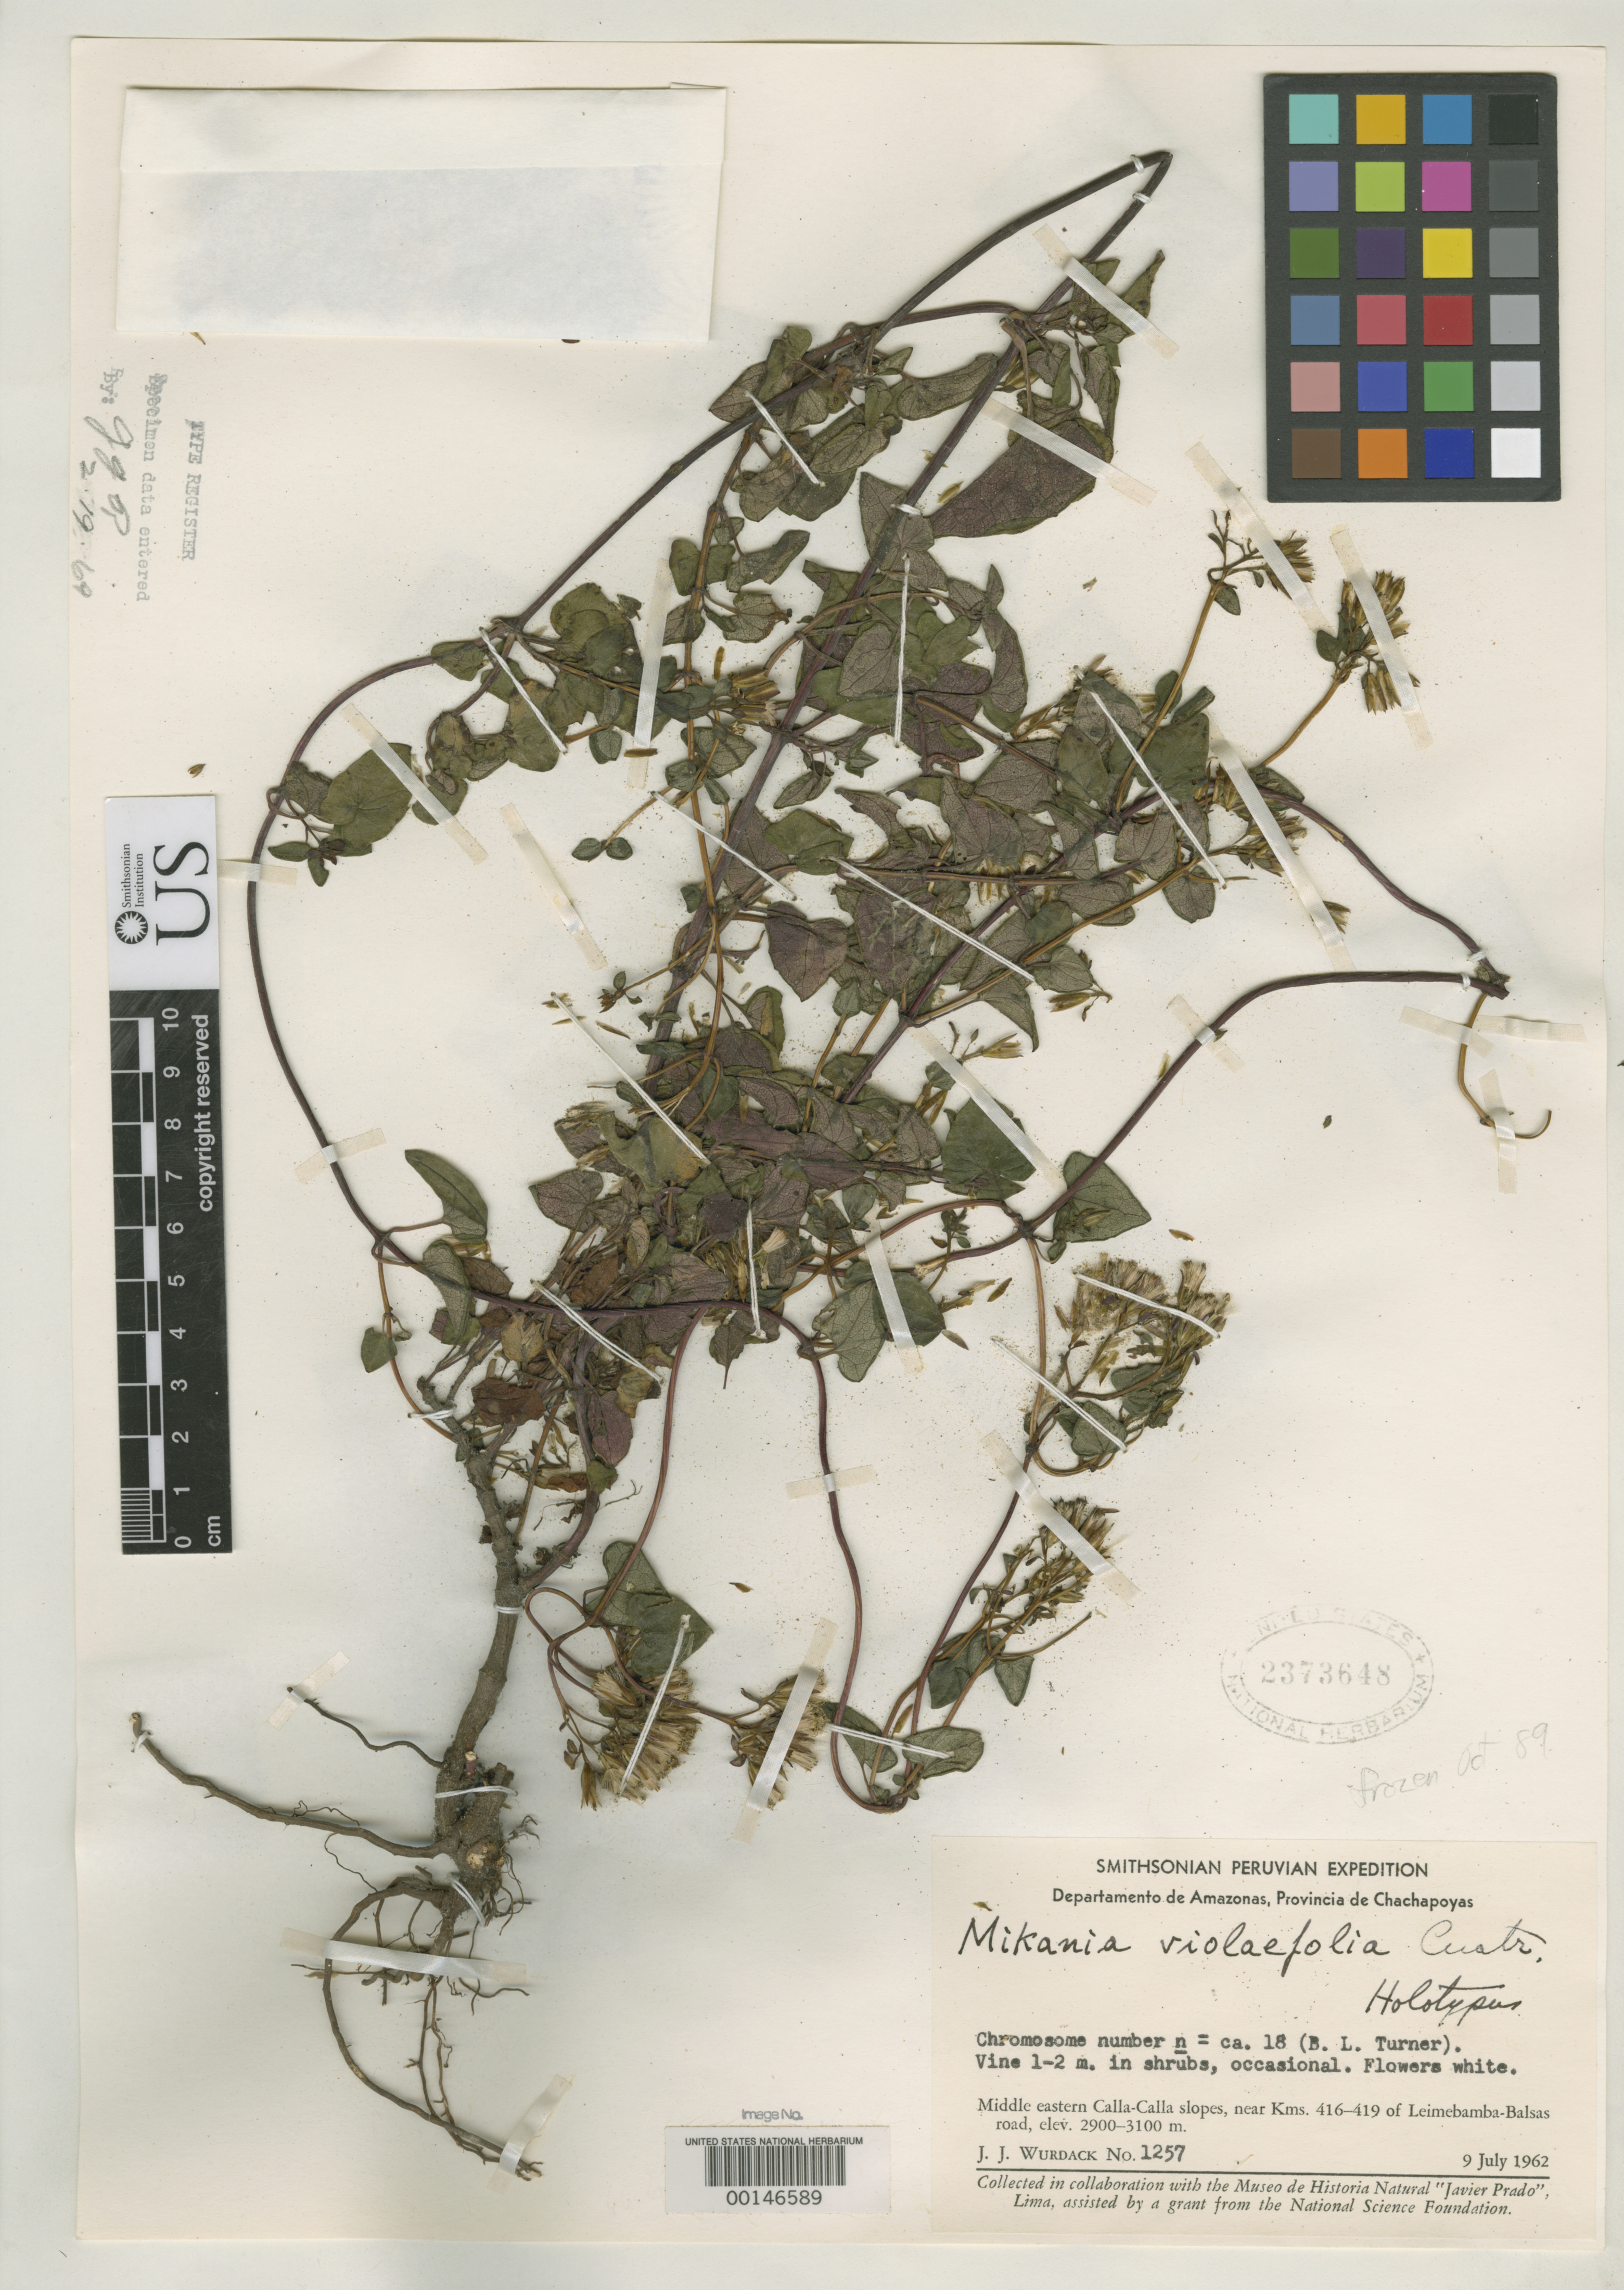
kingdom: Plantae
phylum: Tracheophyta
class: Magnoliopsida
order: Asterales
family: Asteraceae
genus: Mikania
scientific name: Mikania violaefolia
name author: Cuatrec.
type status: Holotype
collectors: J. J. Wurdack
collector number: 1257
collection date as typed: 09 Jul 1962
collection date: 1962-07-09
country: Peru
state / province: Amazonas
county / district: Chachapoyas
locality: Cerros de Calla-Calla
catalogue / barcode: US 2373648